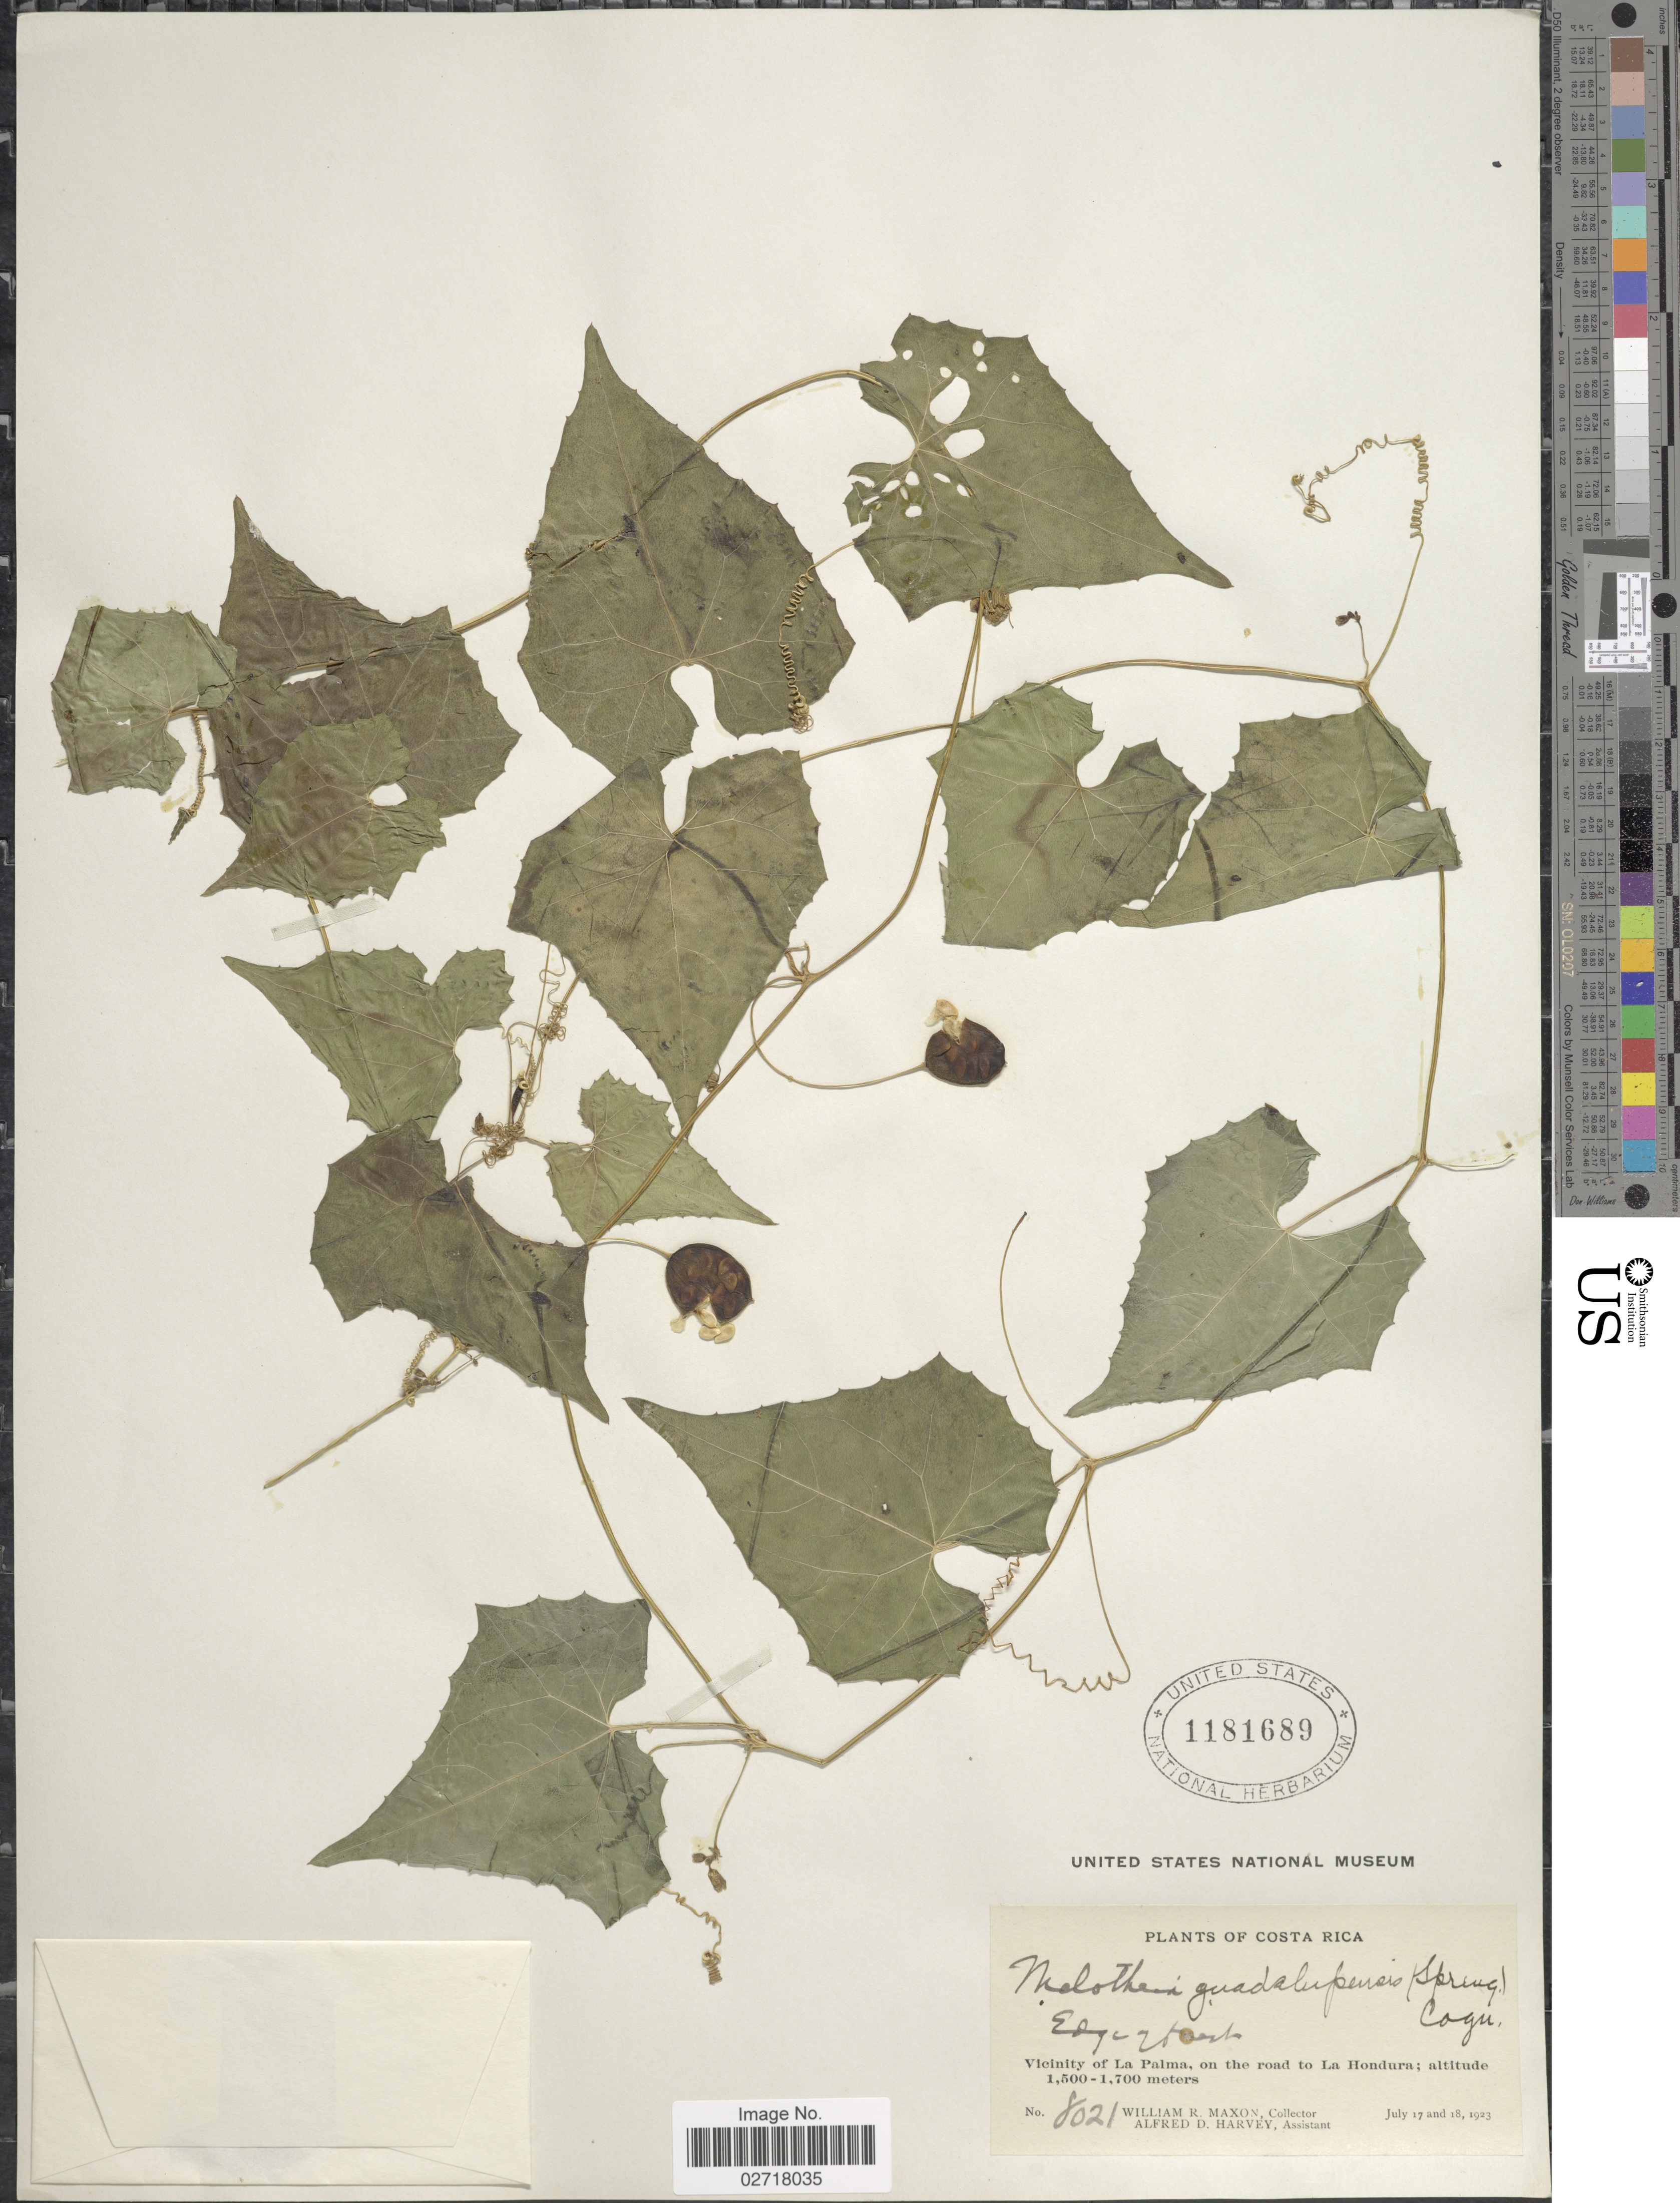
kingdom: Plantae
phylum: Tracheophyta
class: Magnoliopsida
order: Cucurbitales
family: Cucurbitaceae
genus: Melothria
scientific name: Melothria pendula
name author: L.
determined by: U.S. National Herbarium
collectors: W. R. Maxon & A. D. Harvey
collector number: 8021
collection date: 1923-07-17/1923-07-18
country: Costa Rica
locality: Vicinity of La Palma, on the road to La Hondura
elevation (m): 1500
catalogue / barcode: US 1181689